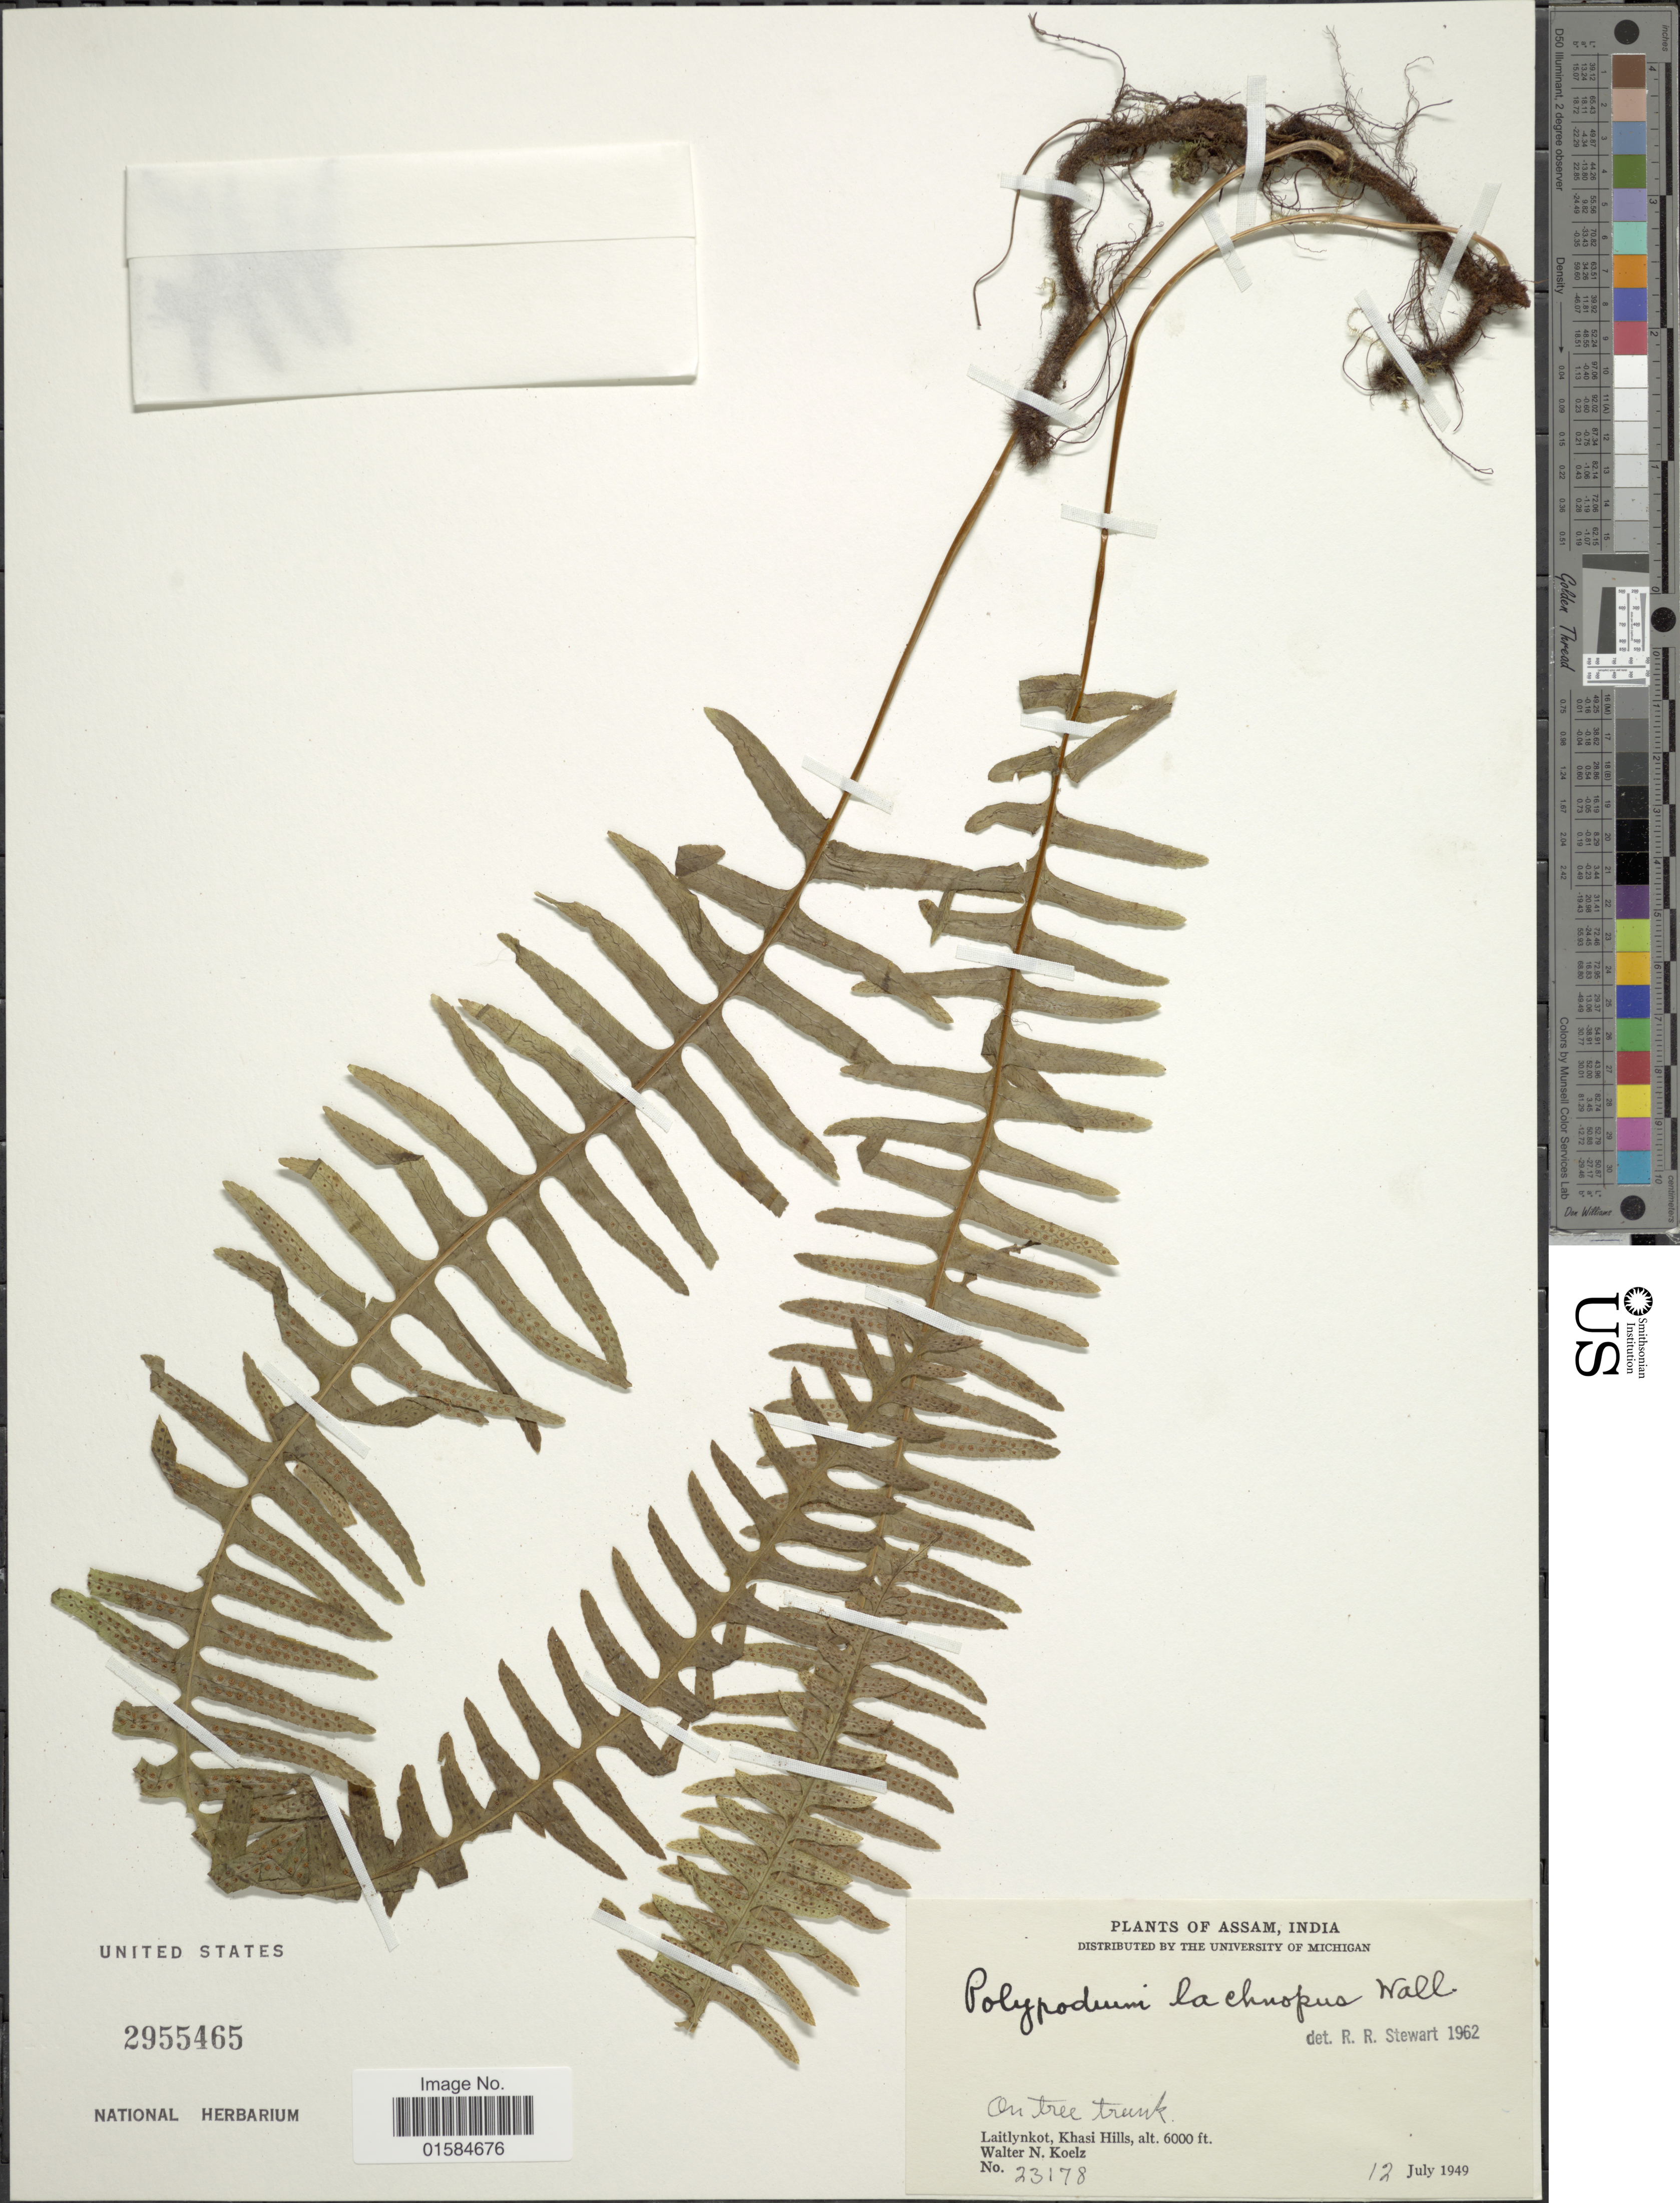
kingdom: Plantae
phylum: Tracheophyta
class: Polypodiopsida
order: Polypodiales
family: Polypodiaceae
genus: Goniophlebium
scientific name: Goniophlebium lachnopus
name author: (Wall. ex Hook.) J. Sm.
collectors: W. N. Koelz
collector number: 23178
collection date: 1949-07-12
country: India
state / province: Meghalaya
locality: Laitlynkot, Khasi Hills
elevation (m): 1829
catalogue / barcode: US 2955465